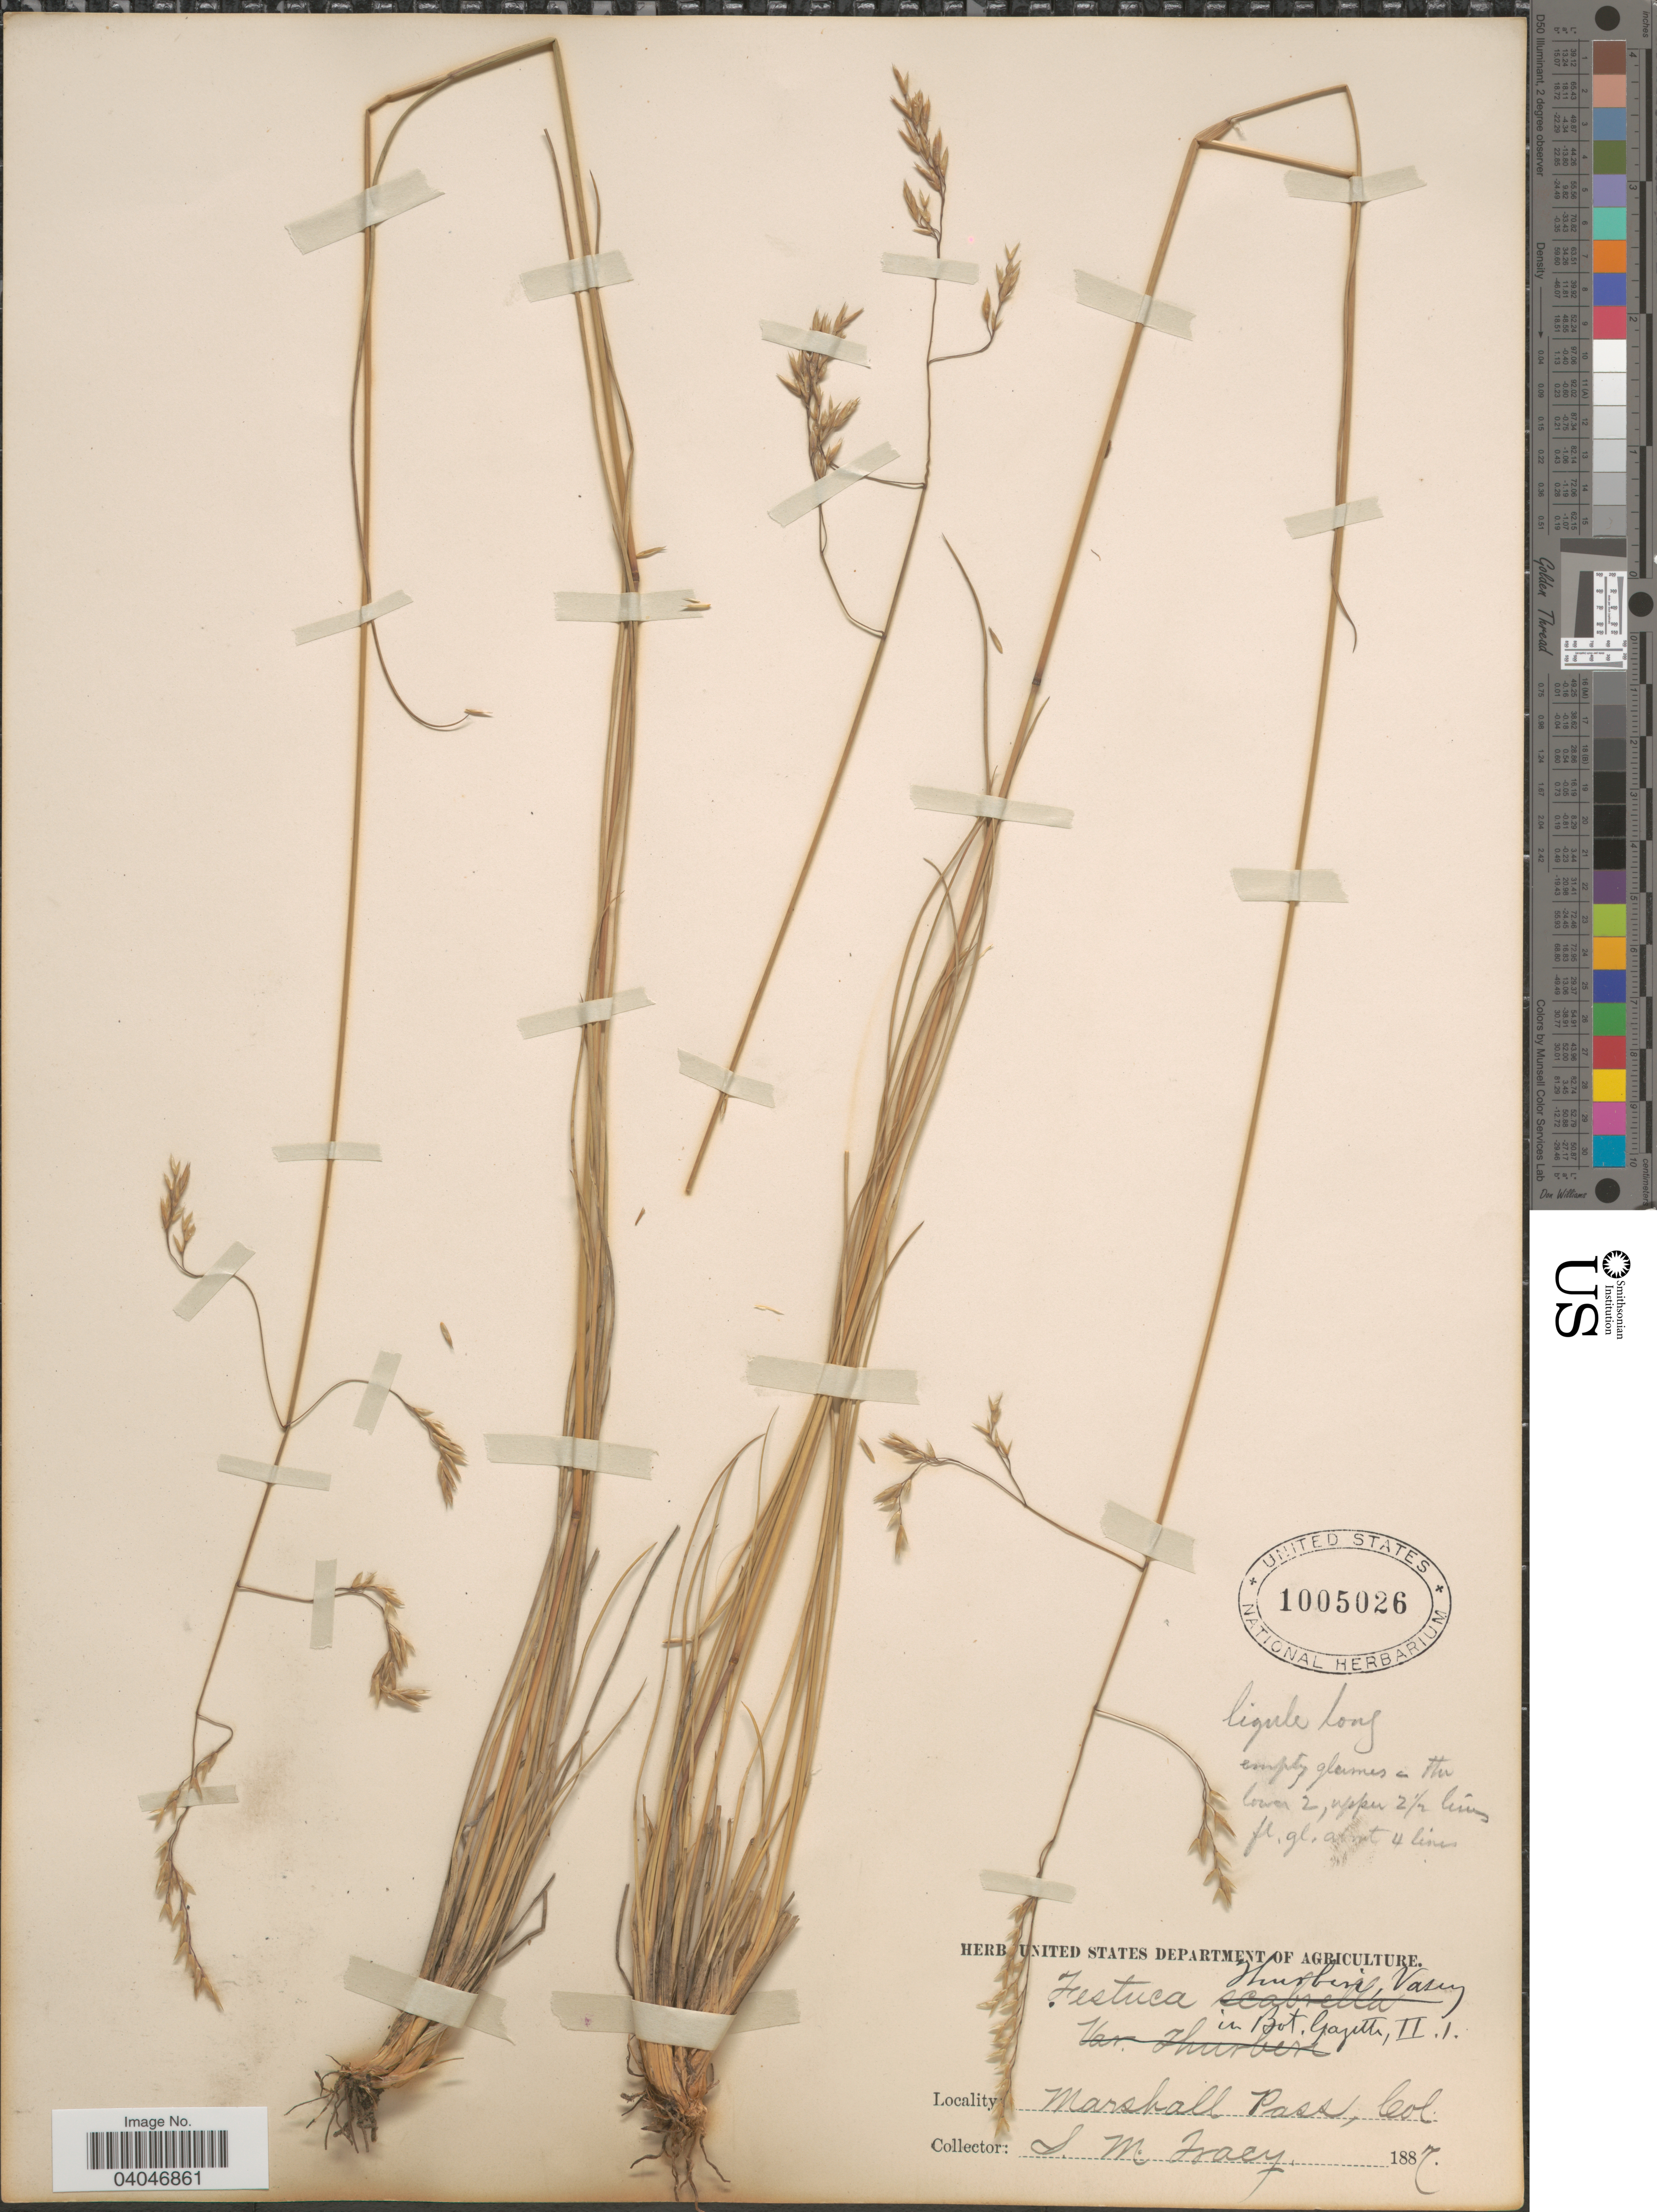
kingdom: Plantae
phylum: Tracheophyta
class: Liliopsida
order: Poales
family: Poaceae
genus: Festuca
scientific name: Festuca thurberi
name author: Vasey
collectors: S. M. Tracy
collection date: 1887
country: United States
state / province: Colorado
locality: Marshall Pass.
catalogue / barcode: US 1005026